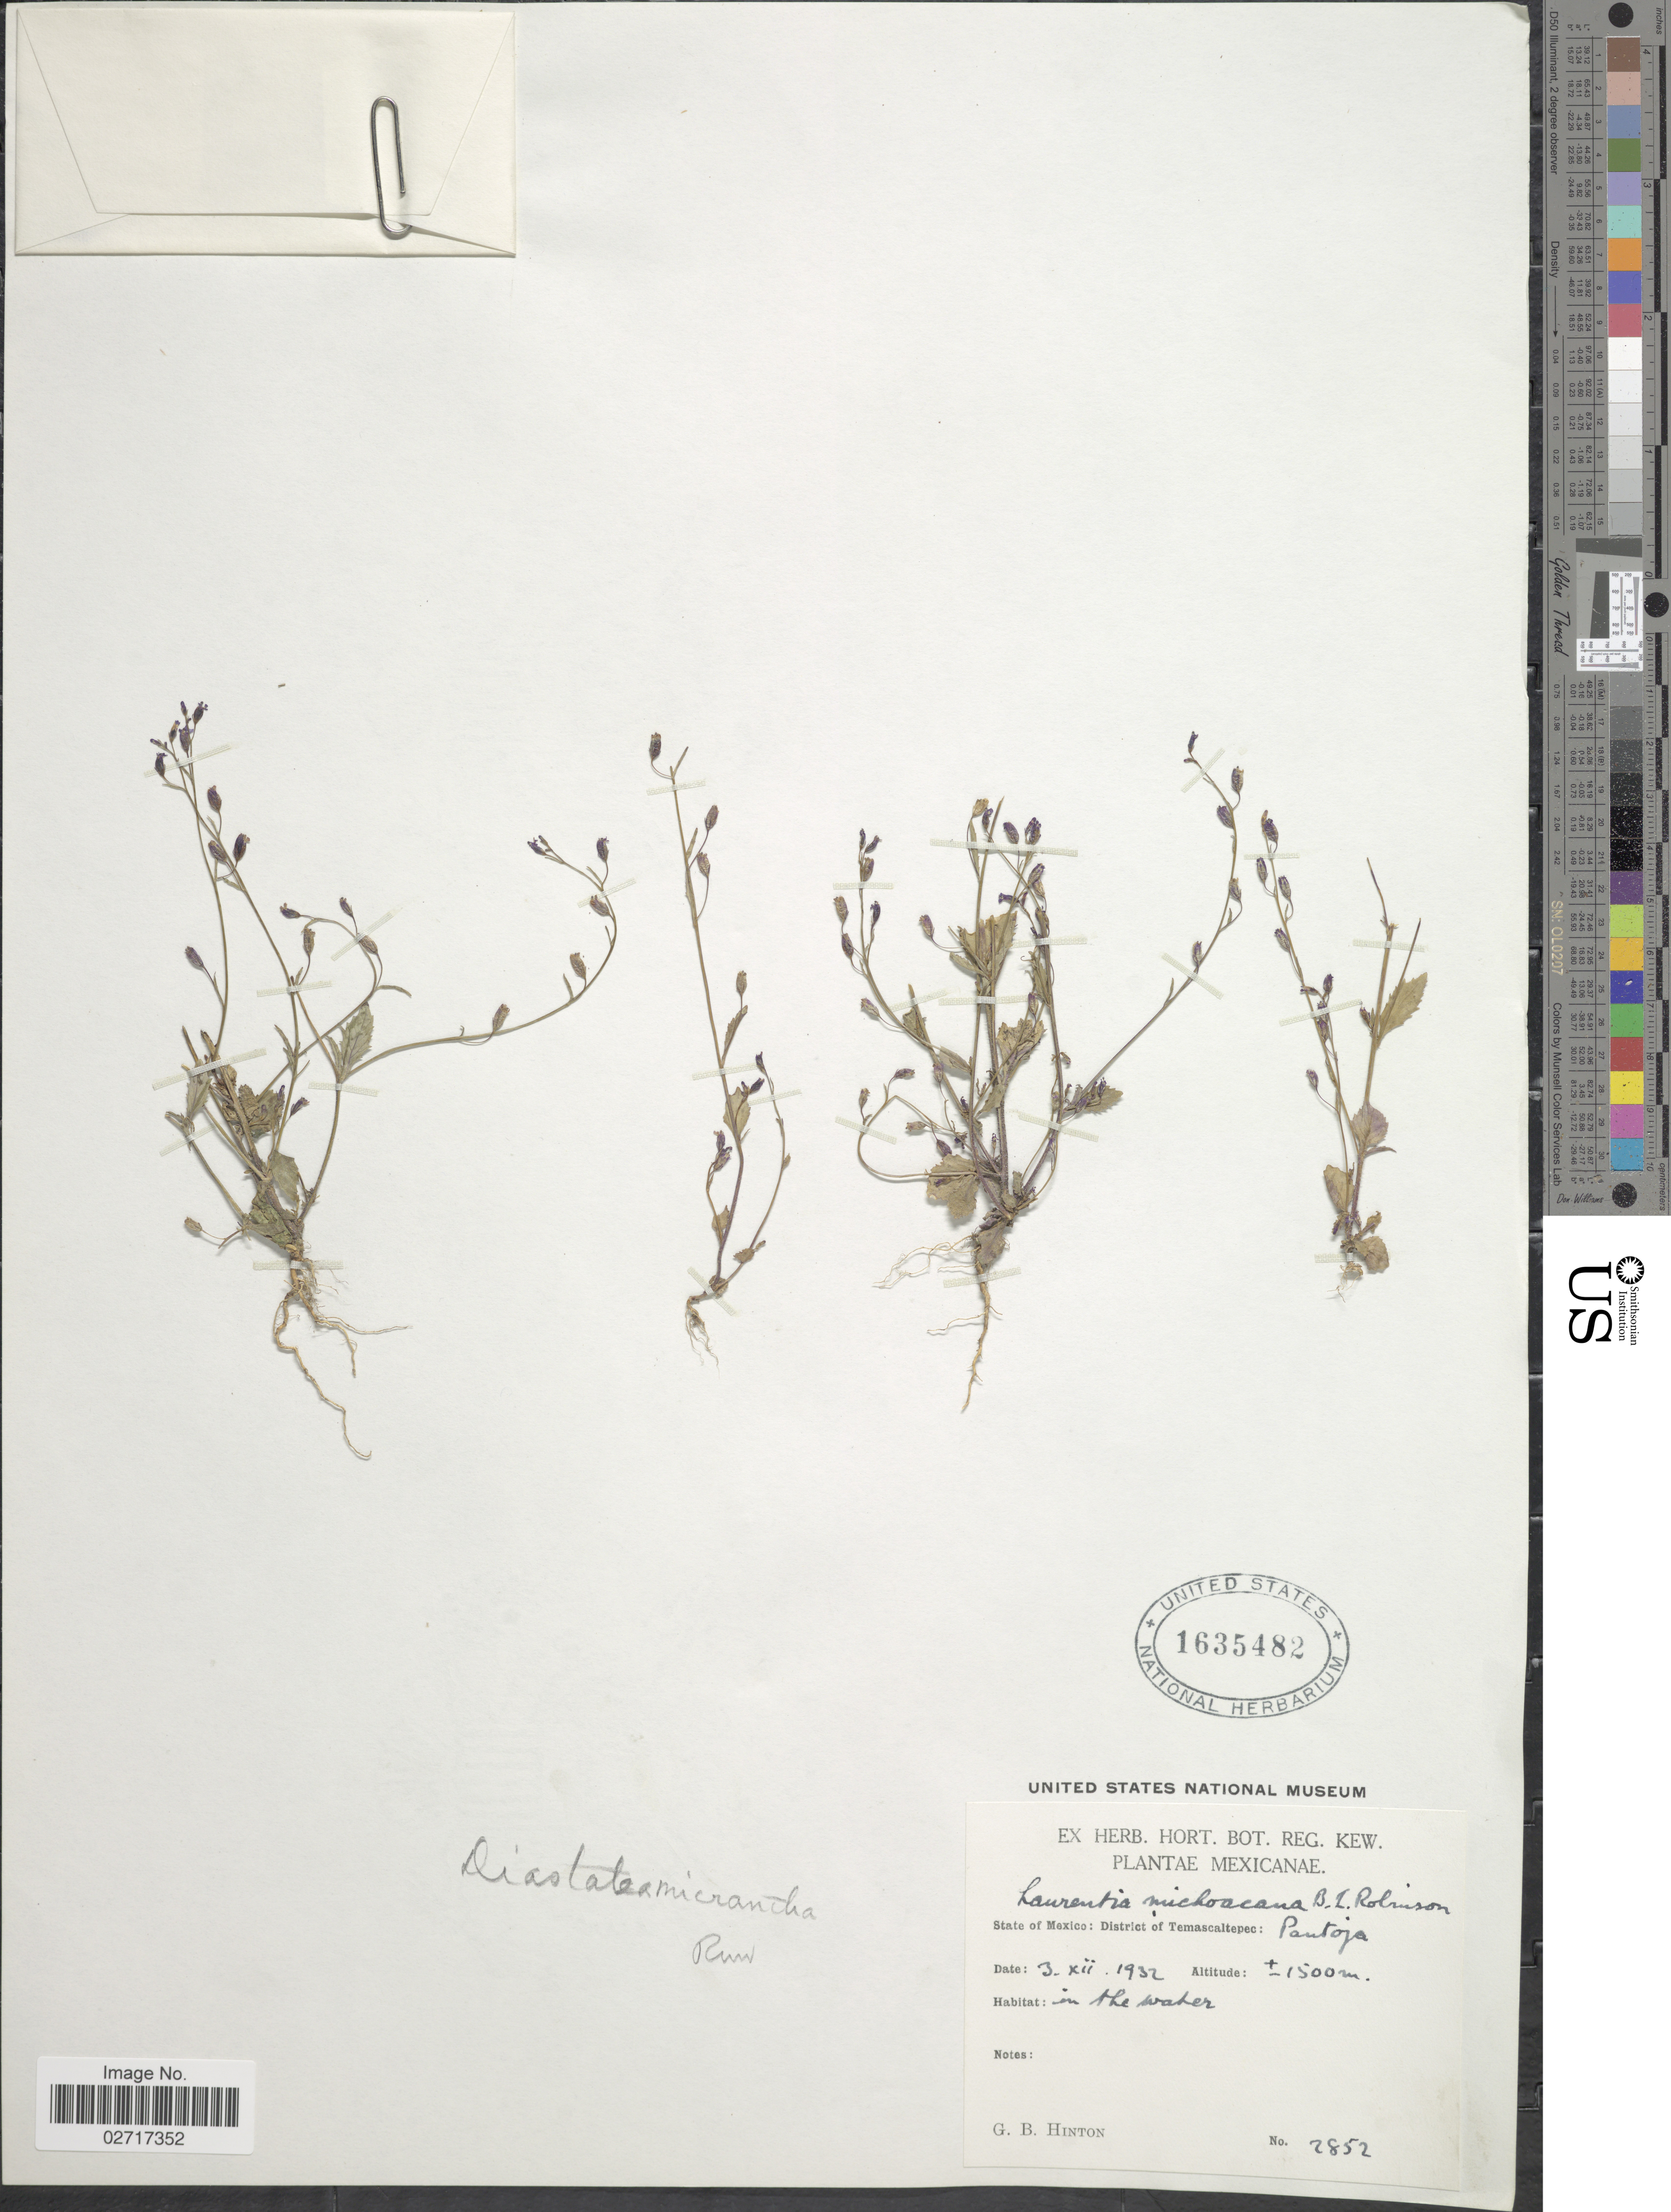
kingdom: Plantae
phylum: Tracheophyta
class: Magnoliopsida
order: Asterales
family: Campanulaceae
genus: Diastatea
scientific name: Diastatea micrantha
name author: (Kunth) McVaugh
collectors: G. B. Hinton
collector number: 2852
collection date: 1932-12-03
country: Mexico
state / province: México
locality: District of Temascaltepec: Pantoja.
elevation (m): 1500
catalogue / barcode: US 1635482